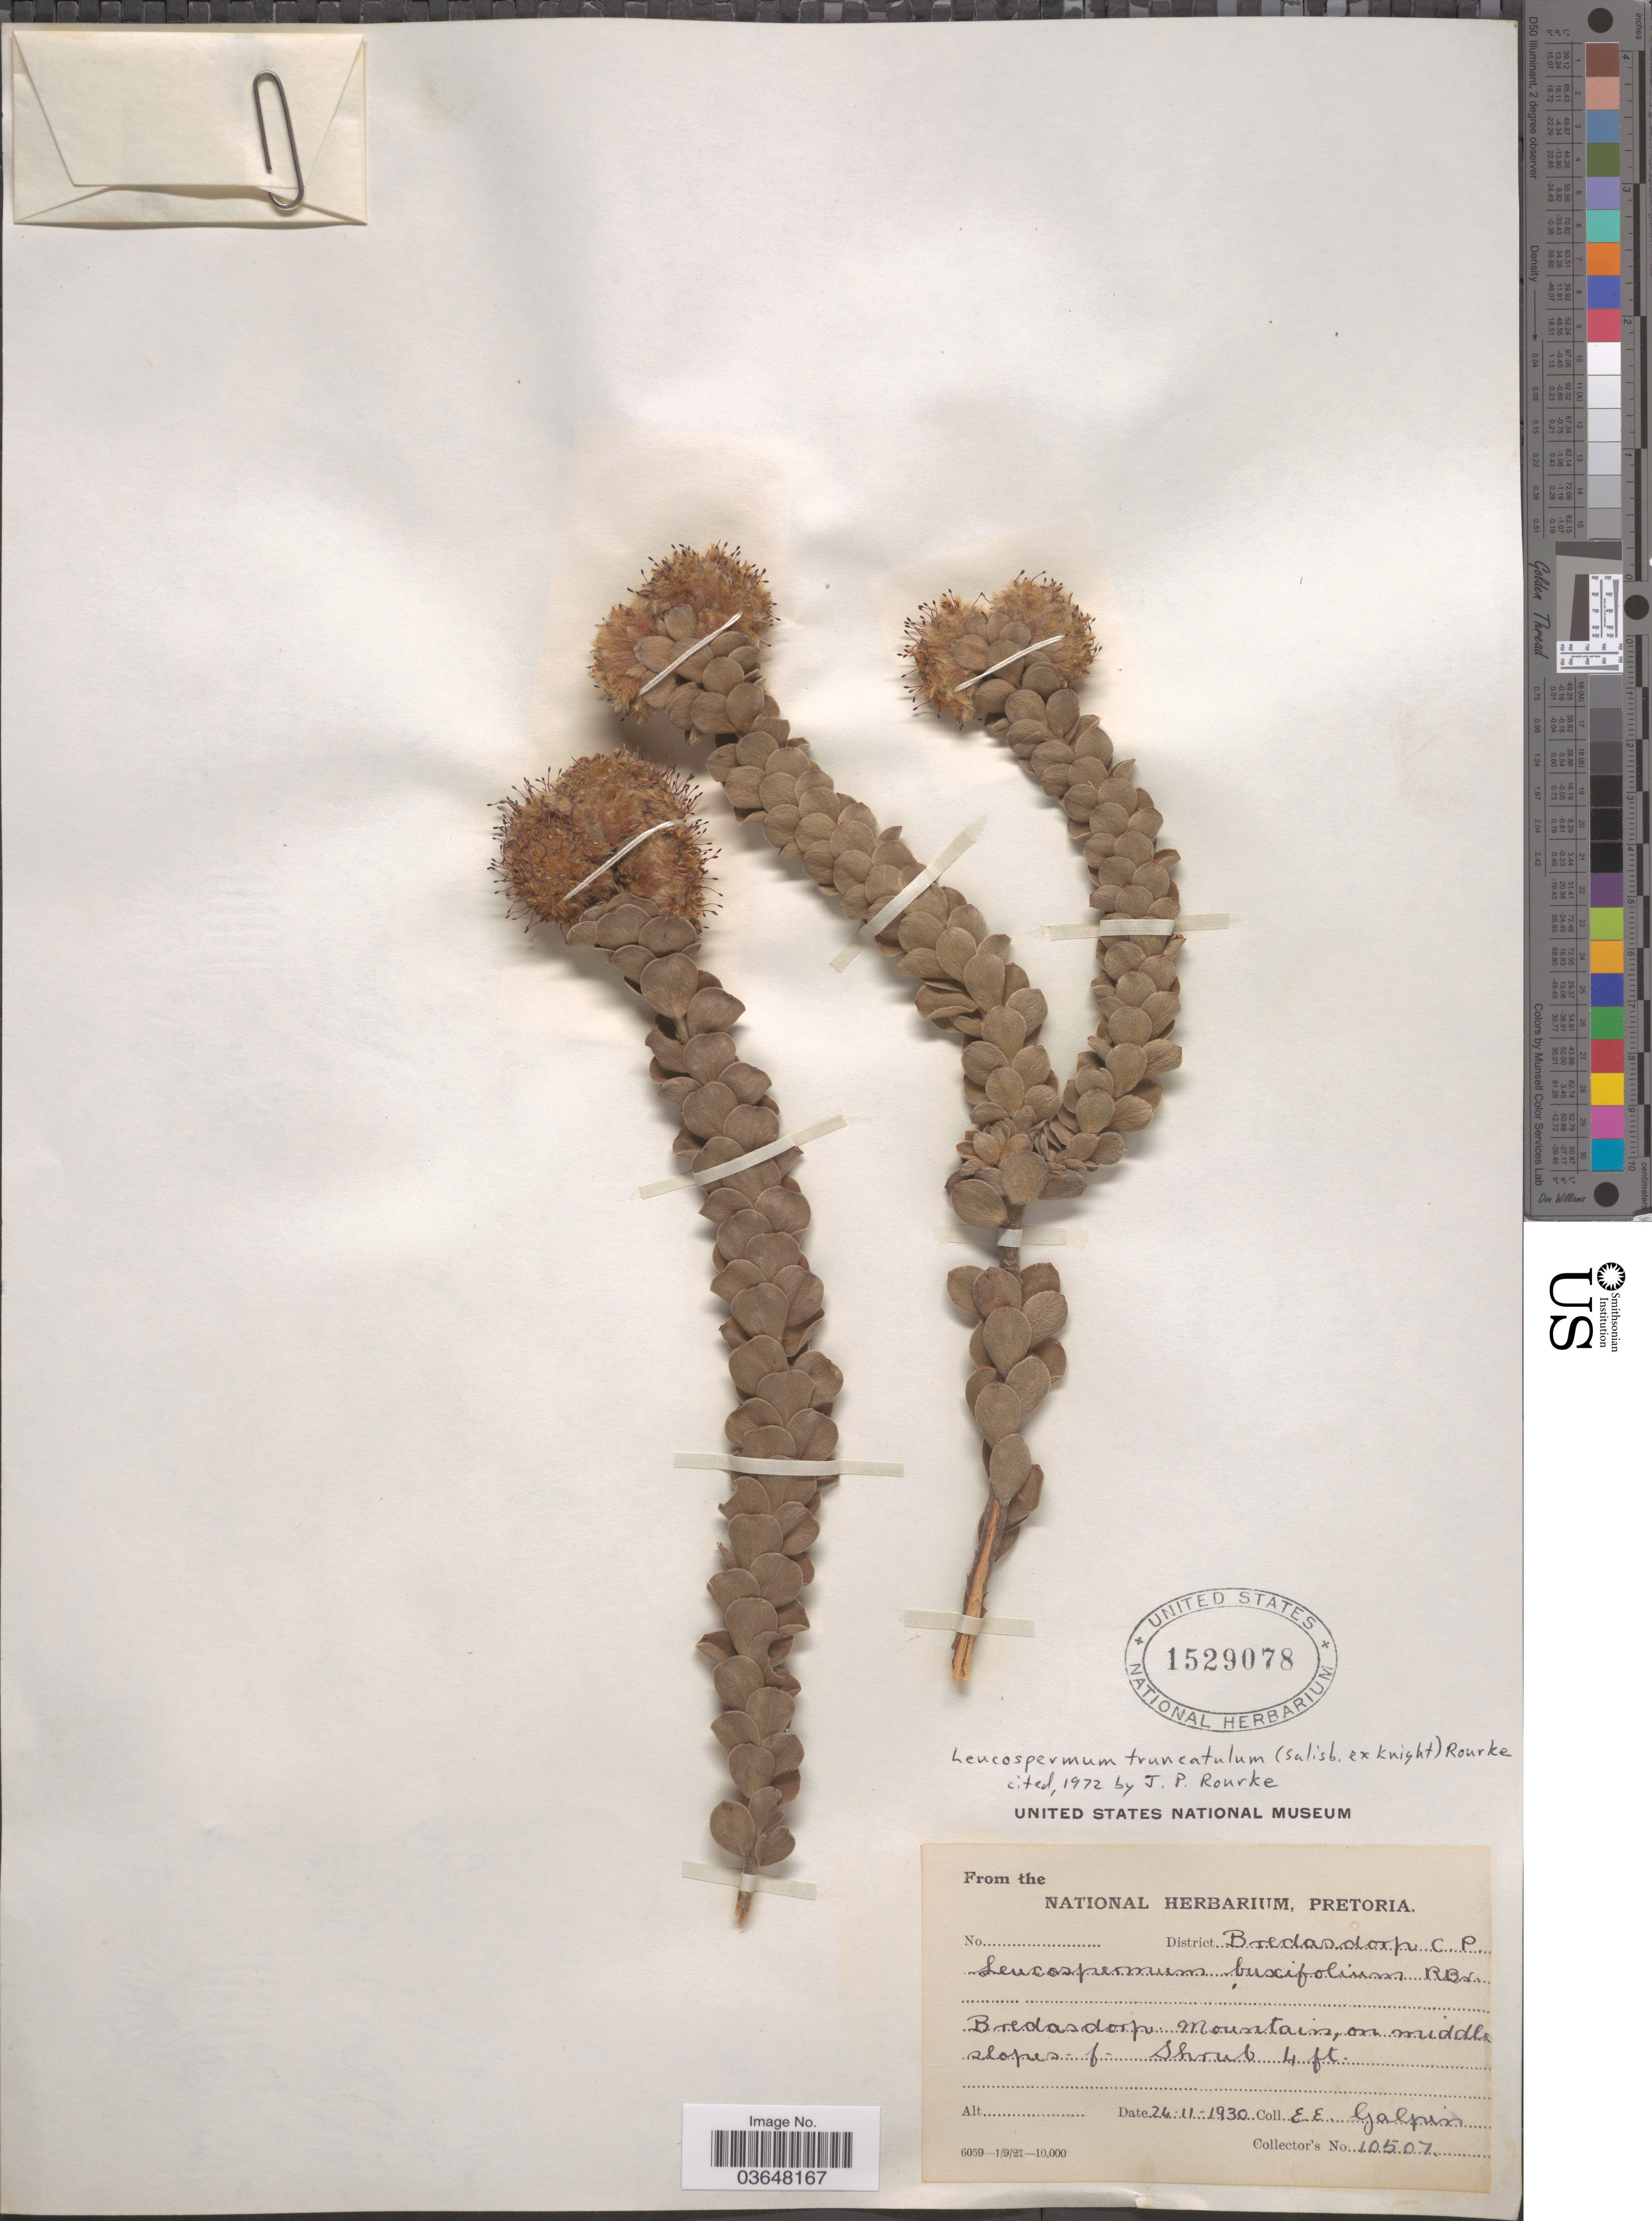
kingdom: Plantae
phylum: Tracheophyta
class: Magnoliopsida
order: Proteales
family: Proteaceae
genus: Leucospermum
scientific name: Leucospermum truncatulum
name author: Rourke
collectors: E. Galpin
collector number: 10807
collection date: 1930-11-24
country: South Africa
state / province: Western Cape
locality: District Bredasdorp. Bredasdorp mountain, on middle slopes.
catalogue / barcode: US 1529078